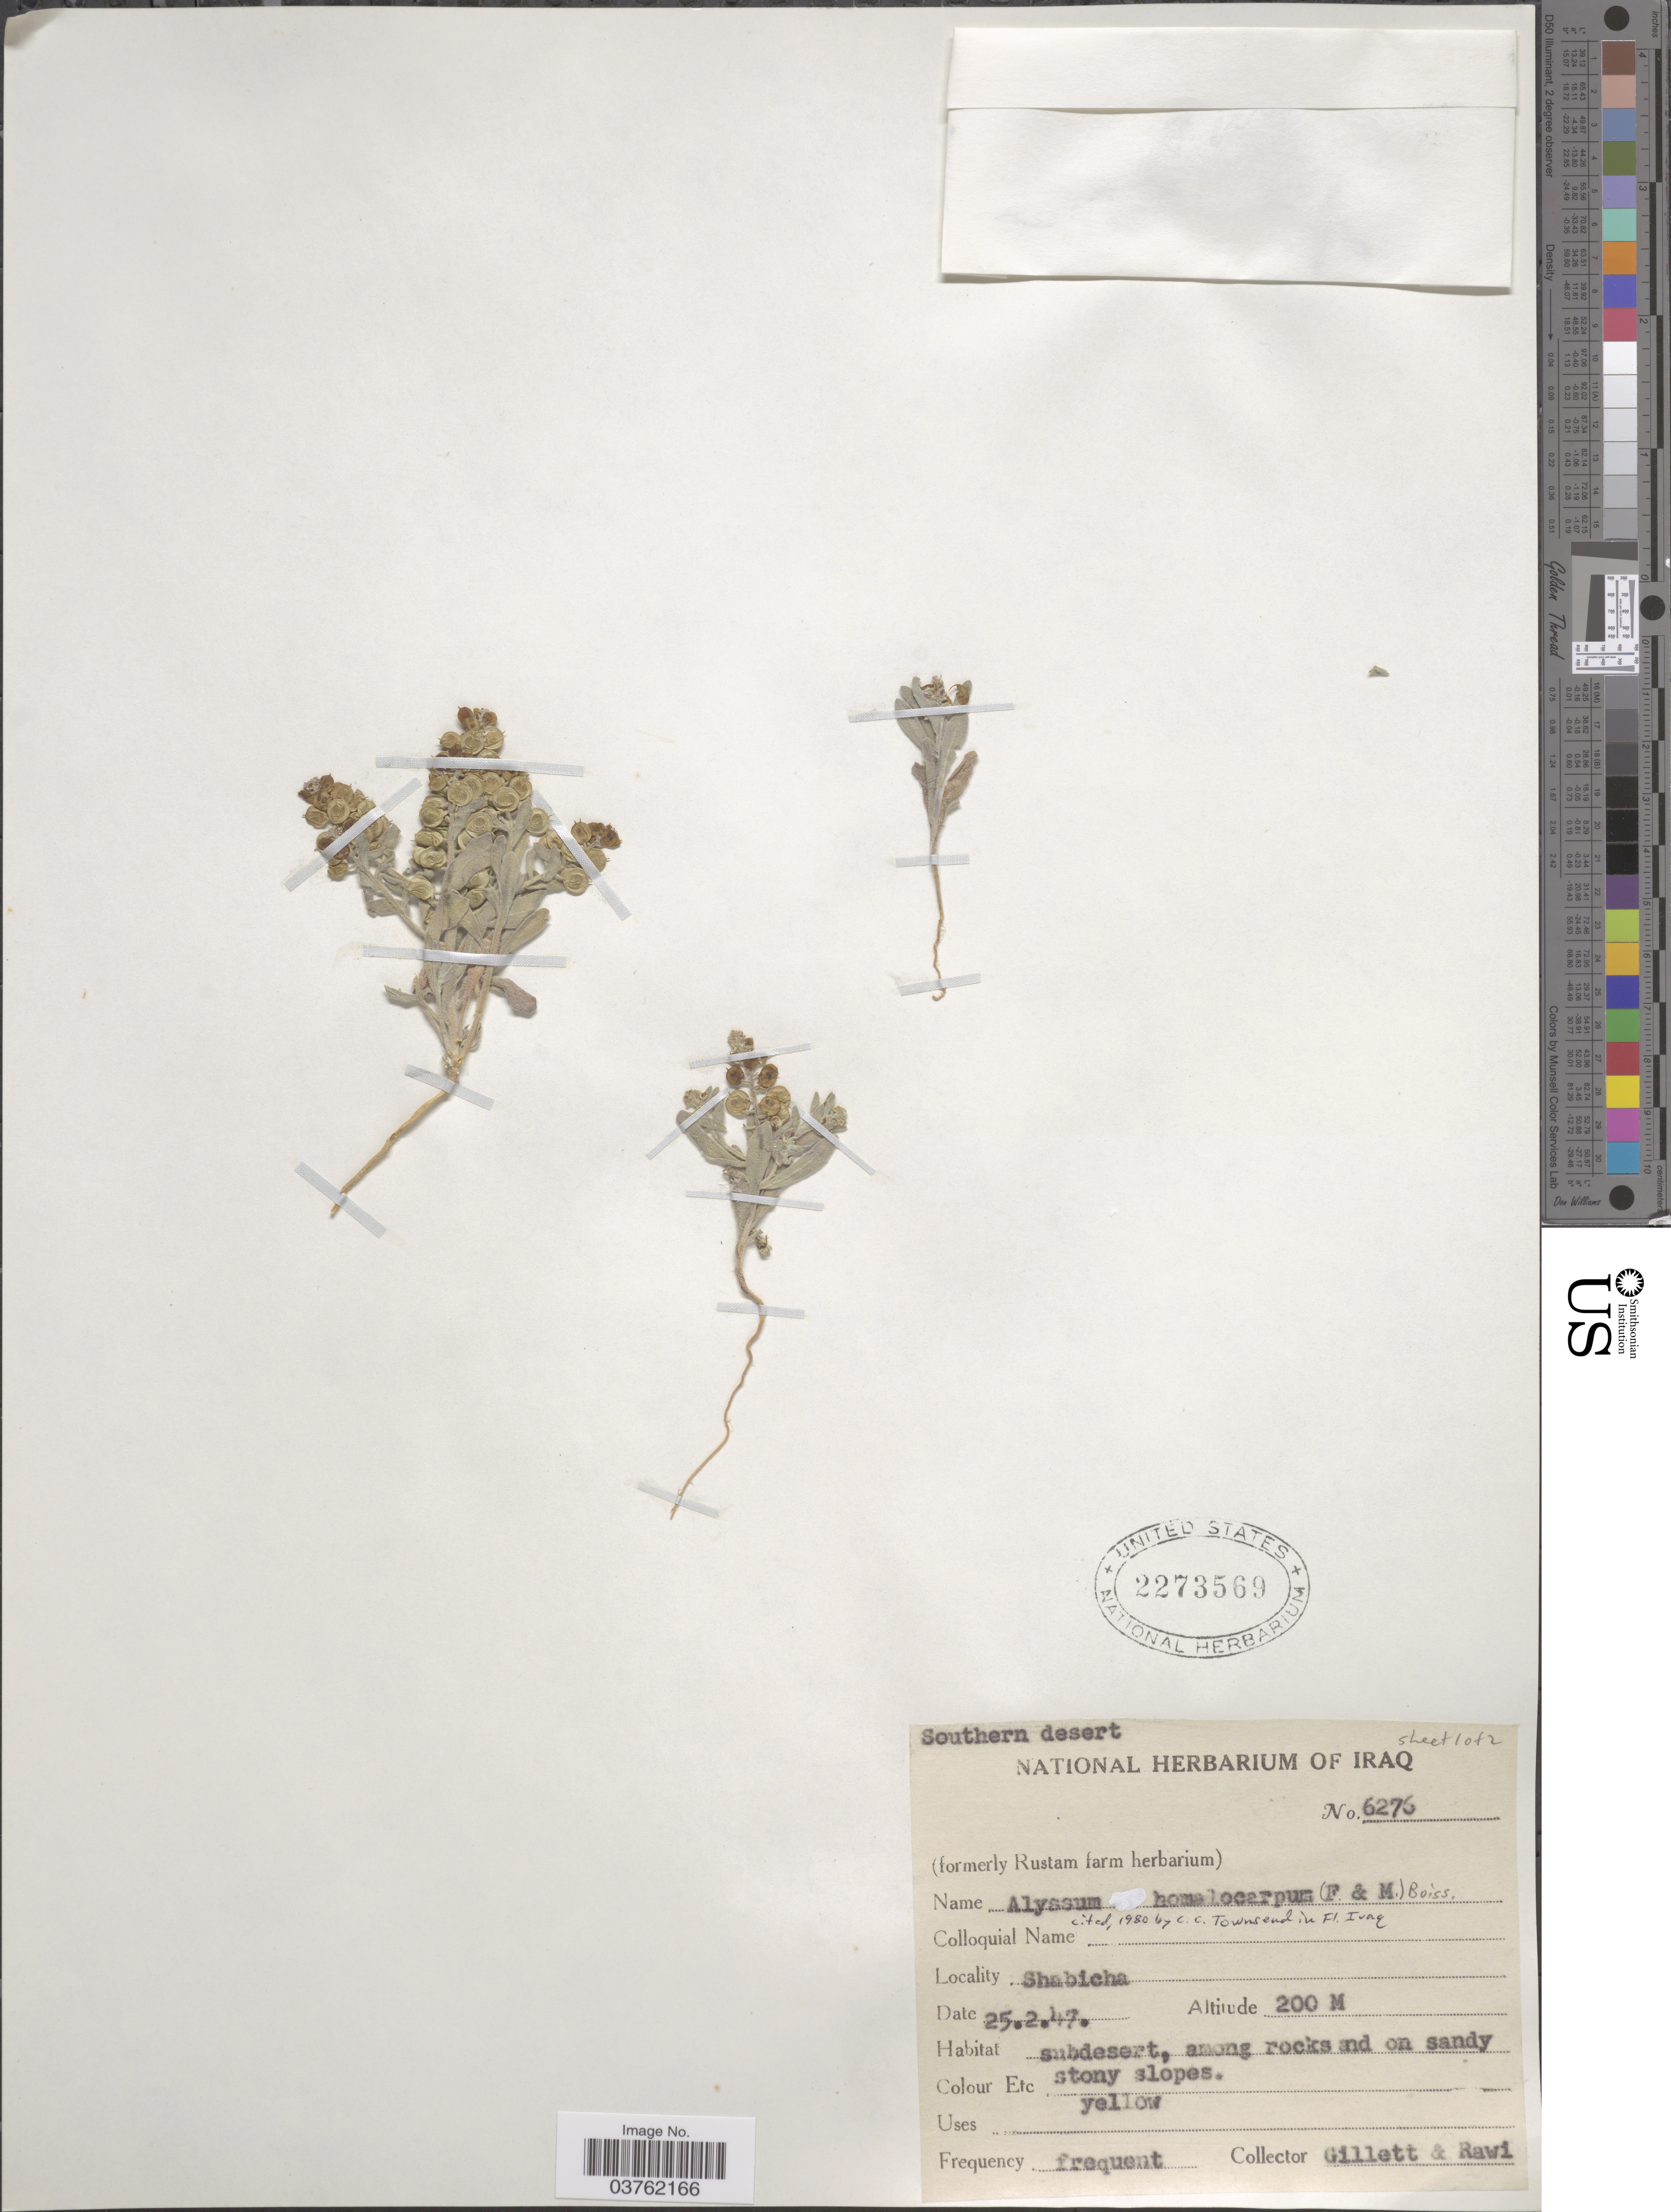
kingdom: Plantae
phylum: Tracheophyta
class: Magnoliopsida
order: Brassicales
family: Brassicaceae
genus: Alyssum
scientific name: Alyssum homalocarpum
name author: Boiss.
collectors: Gillett, -- & -. Rawi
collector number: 6276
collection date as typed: Transcribed d/m/y: 25/2/47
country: Iraq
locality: Southern desert. Shabicha.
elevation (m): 200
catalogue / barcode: US 2273569